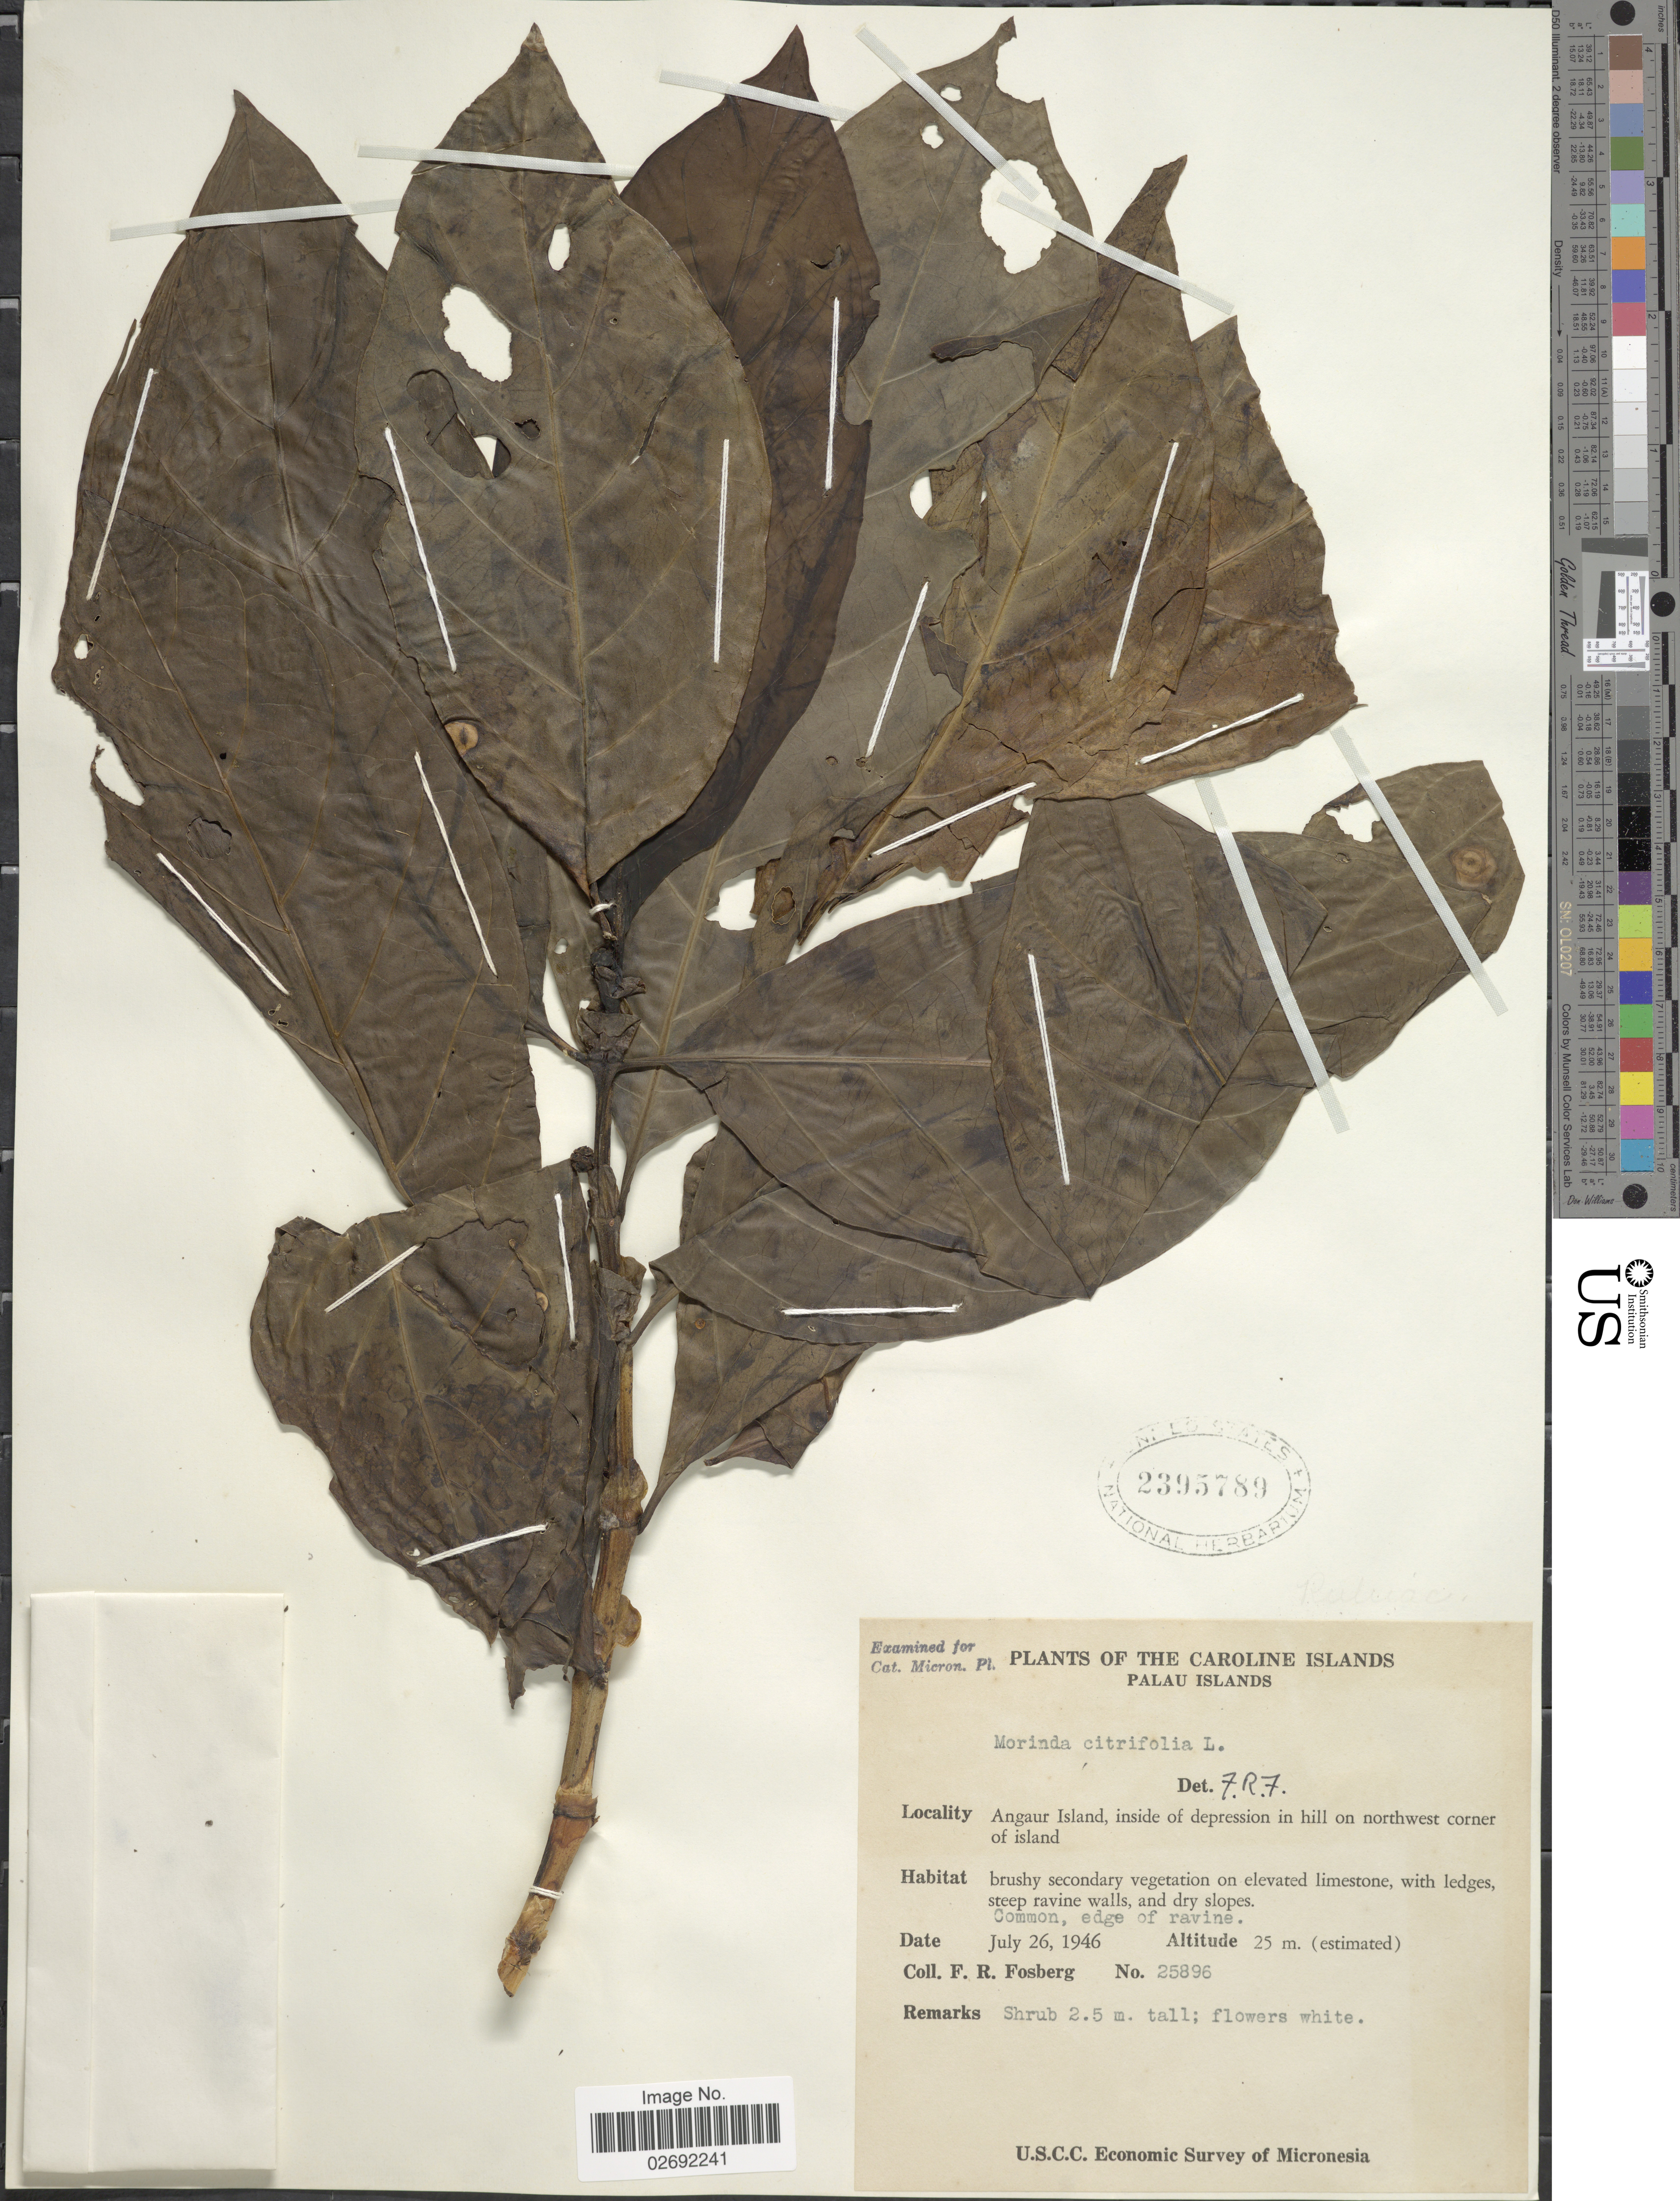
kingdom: Plantae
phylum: Tracheophyta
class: Magnoliopsida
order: Gentianales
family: Rubiaceae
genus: Morinda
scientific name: Morinda citrifolia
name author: L.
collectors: F. R. Fosberg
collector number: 25896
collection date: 1946-07-26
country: Palau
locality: Caroline Islands. Palau Islands. Angaur Island, northwest corner of island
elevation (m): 25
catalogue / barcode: US 2395789